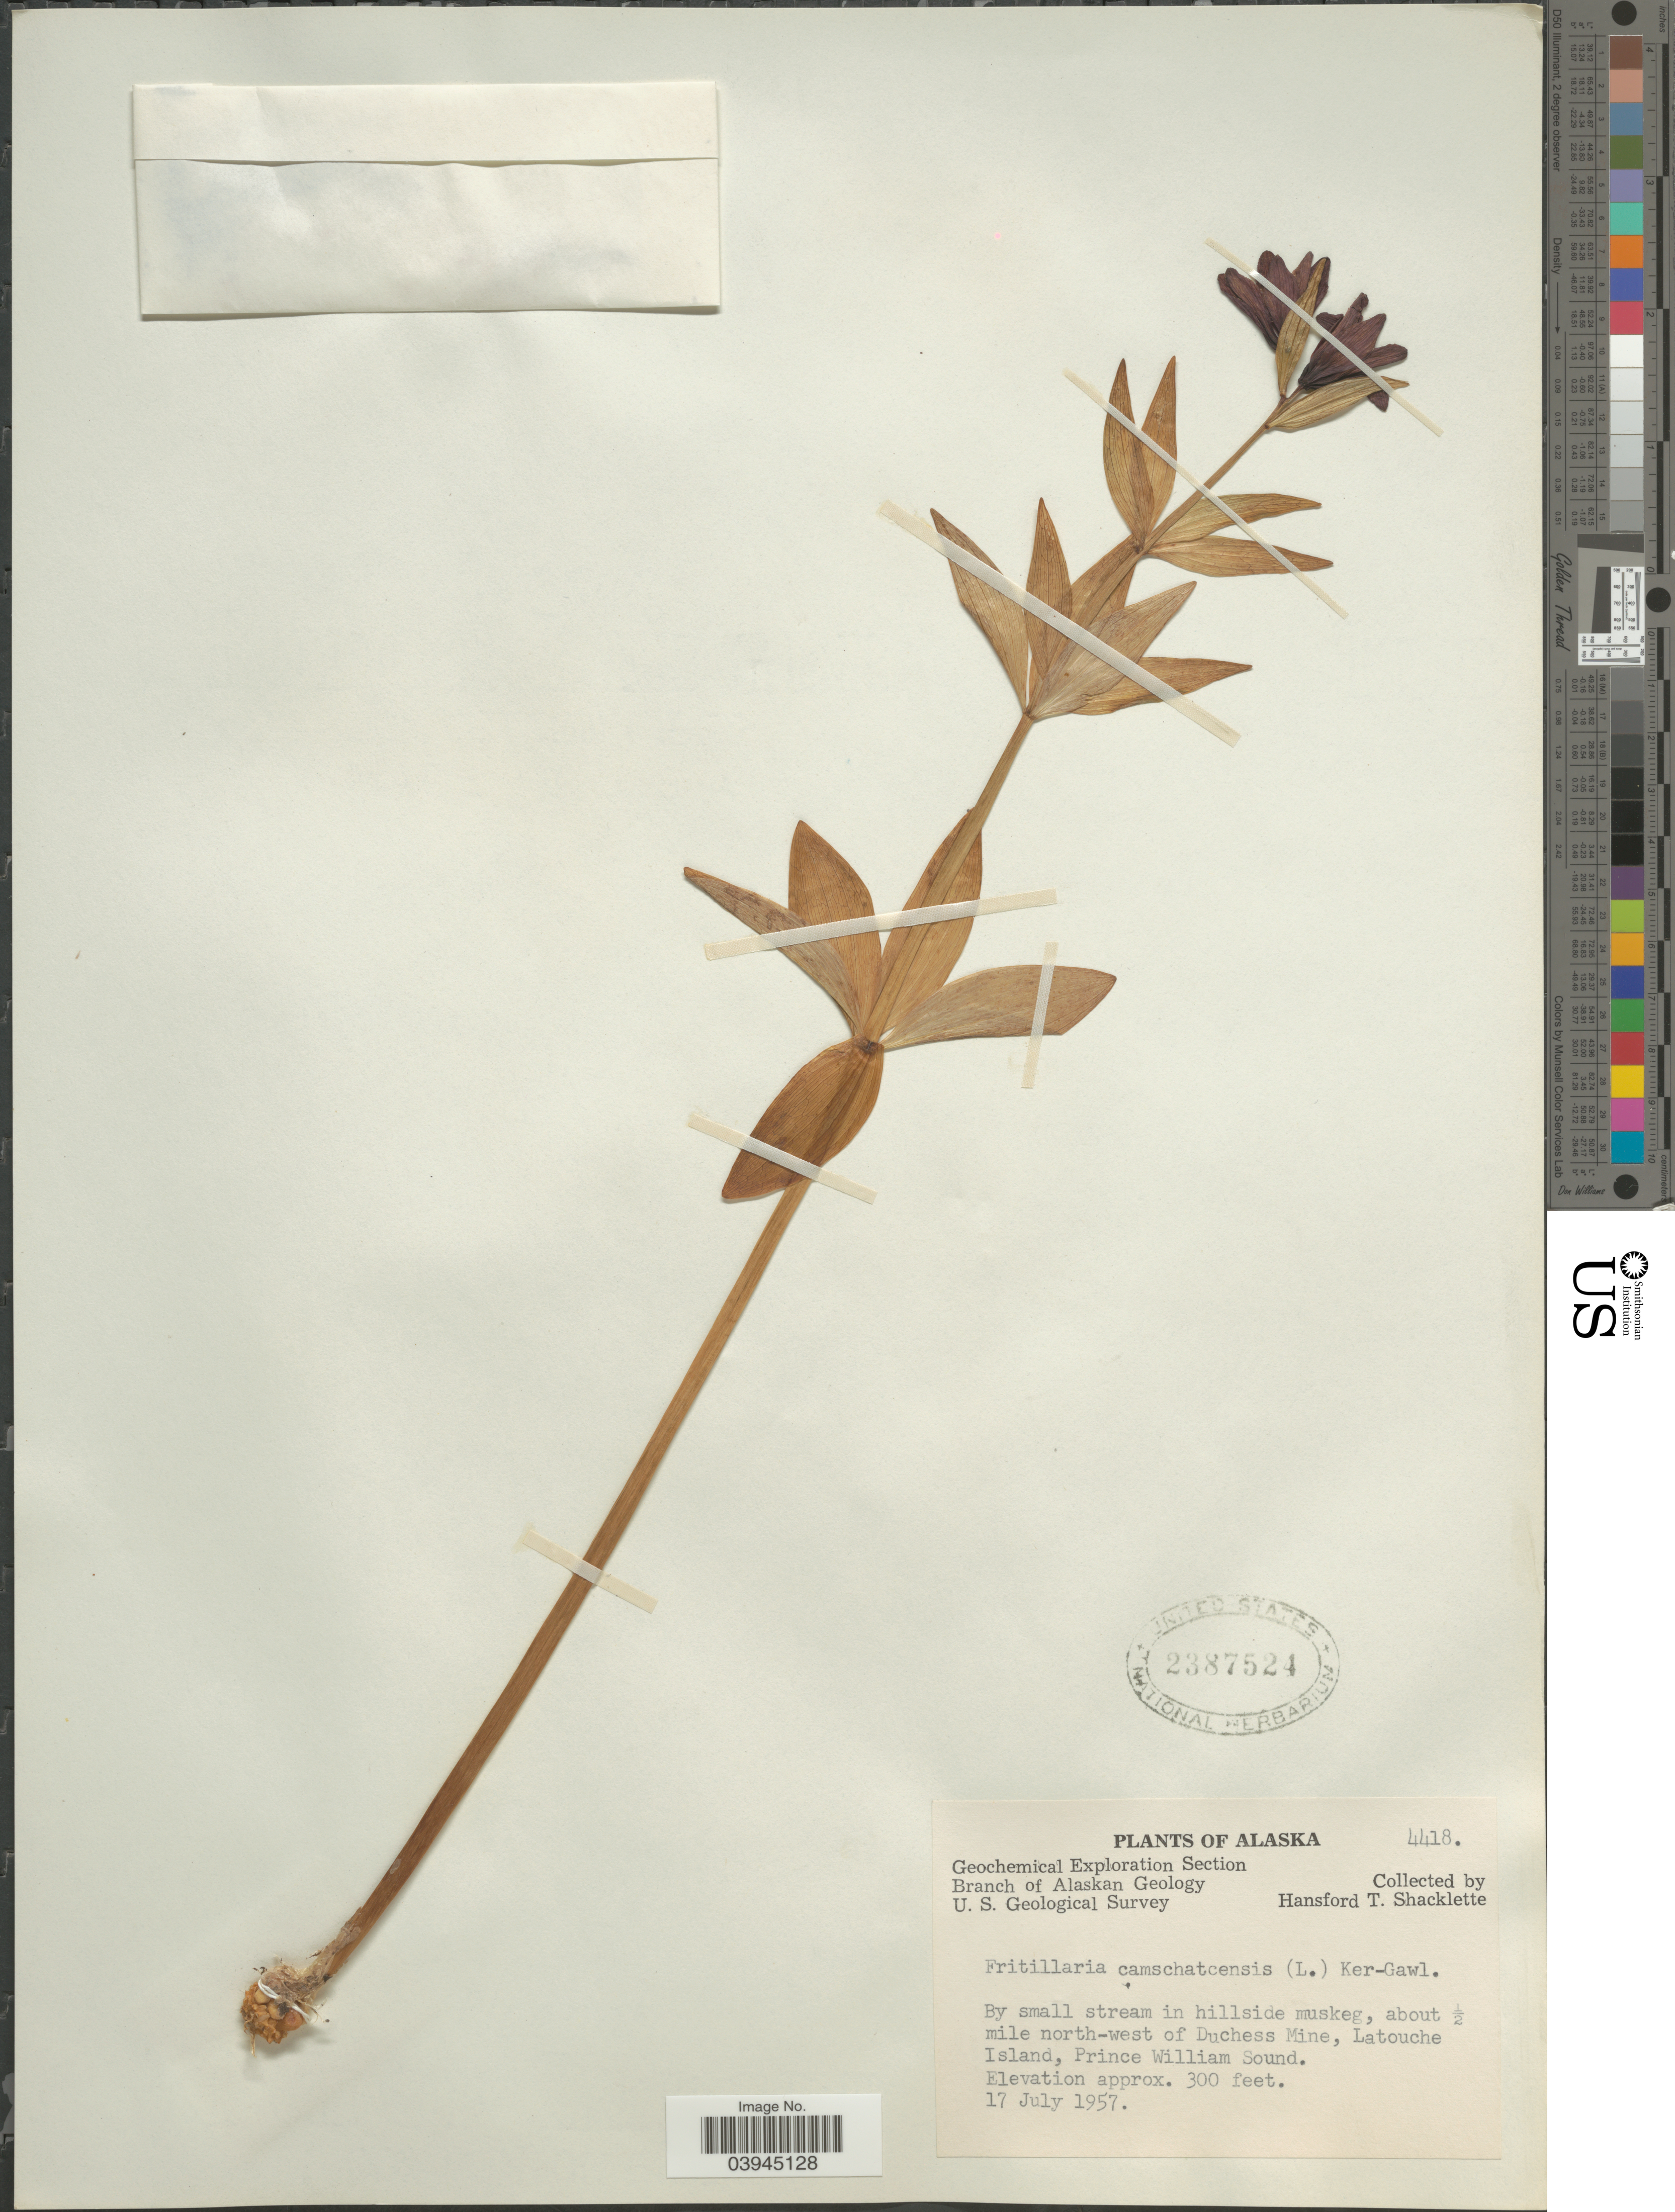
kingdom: Plantae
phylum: Tracheophyta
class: Liliopsida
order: Liliales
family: Liliaceae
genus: Fritillaria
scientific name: Fritillaria camschatcensis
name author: (L.) Ker Gawl.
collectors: H. Shacklette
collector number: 4418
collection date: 1957-07-17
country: United States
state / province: Alaska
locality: About ½ mile north-west of Duchess Mine, Latouche Island, Prince William Sound.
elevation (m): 91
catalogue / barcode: US 2387524